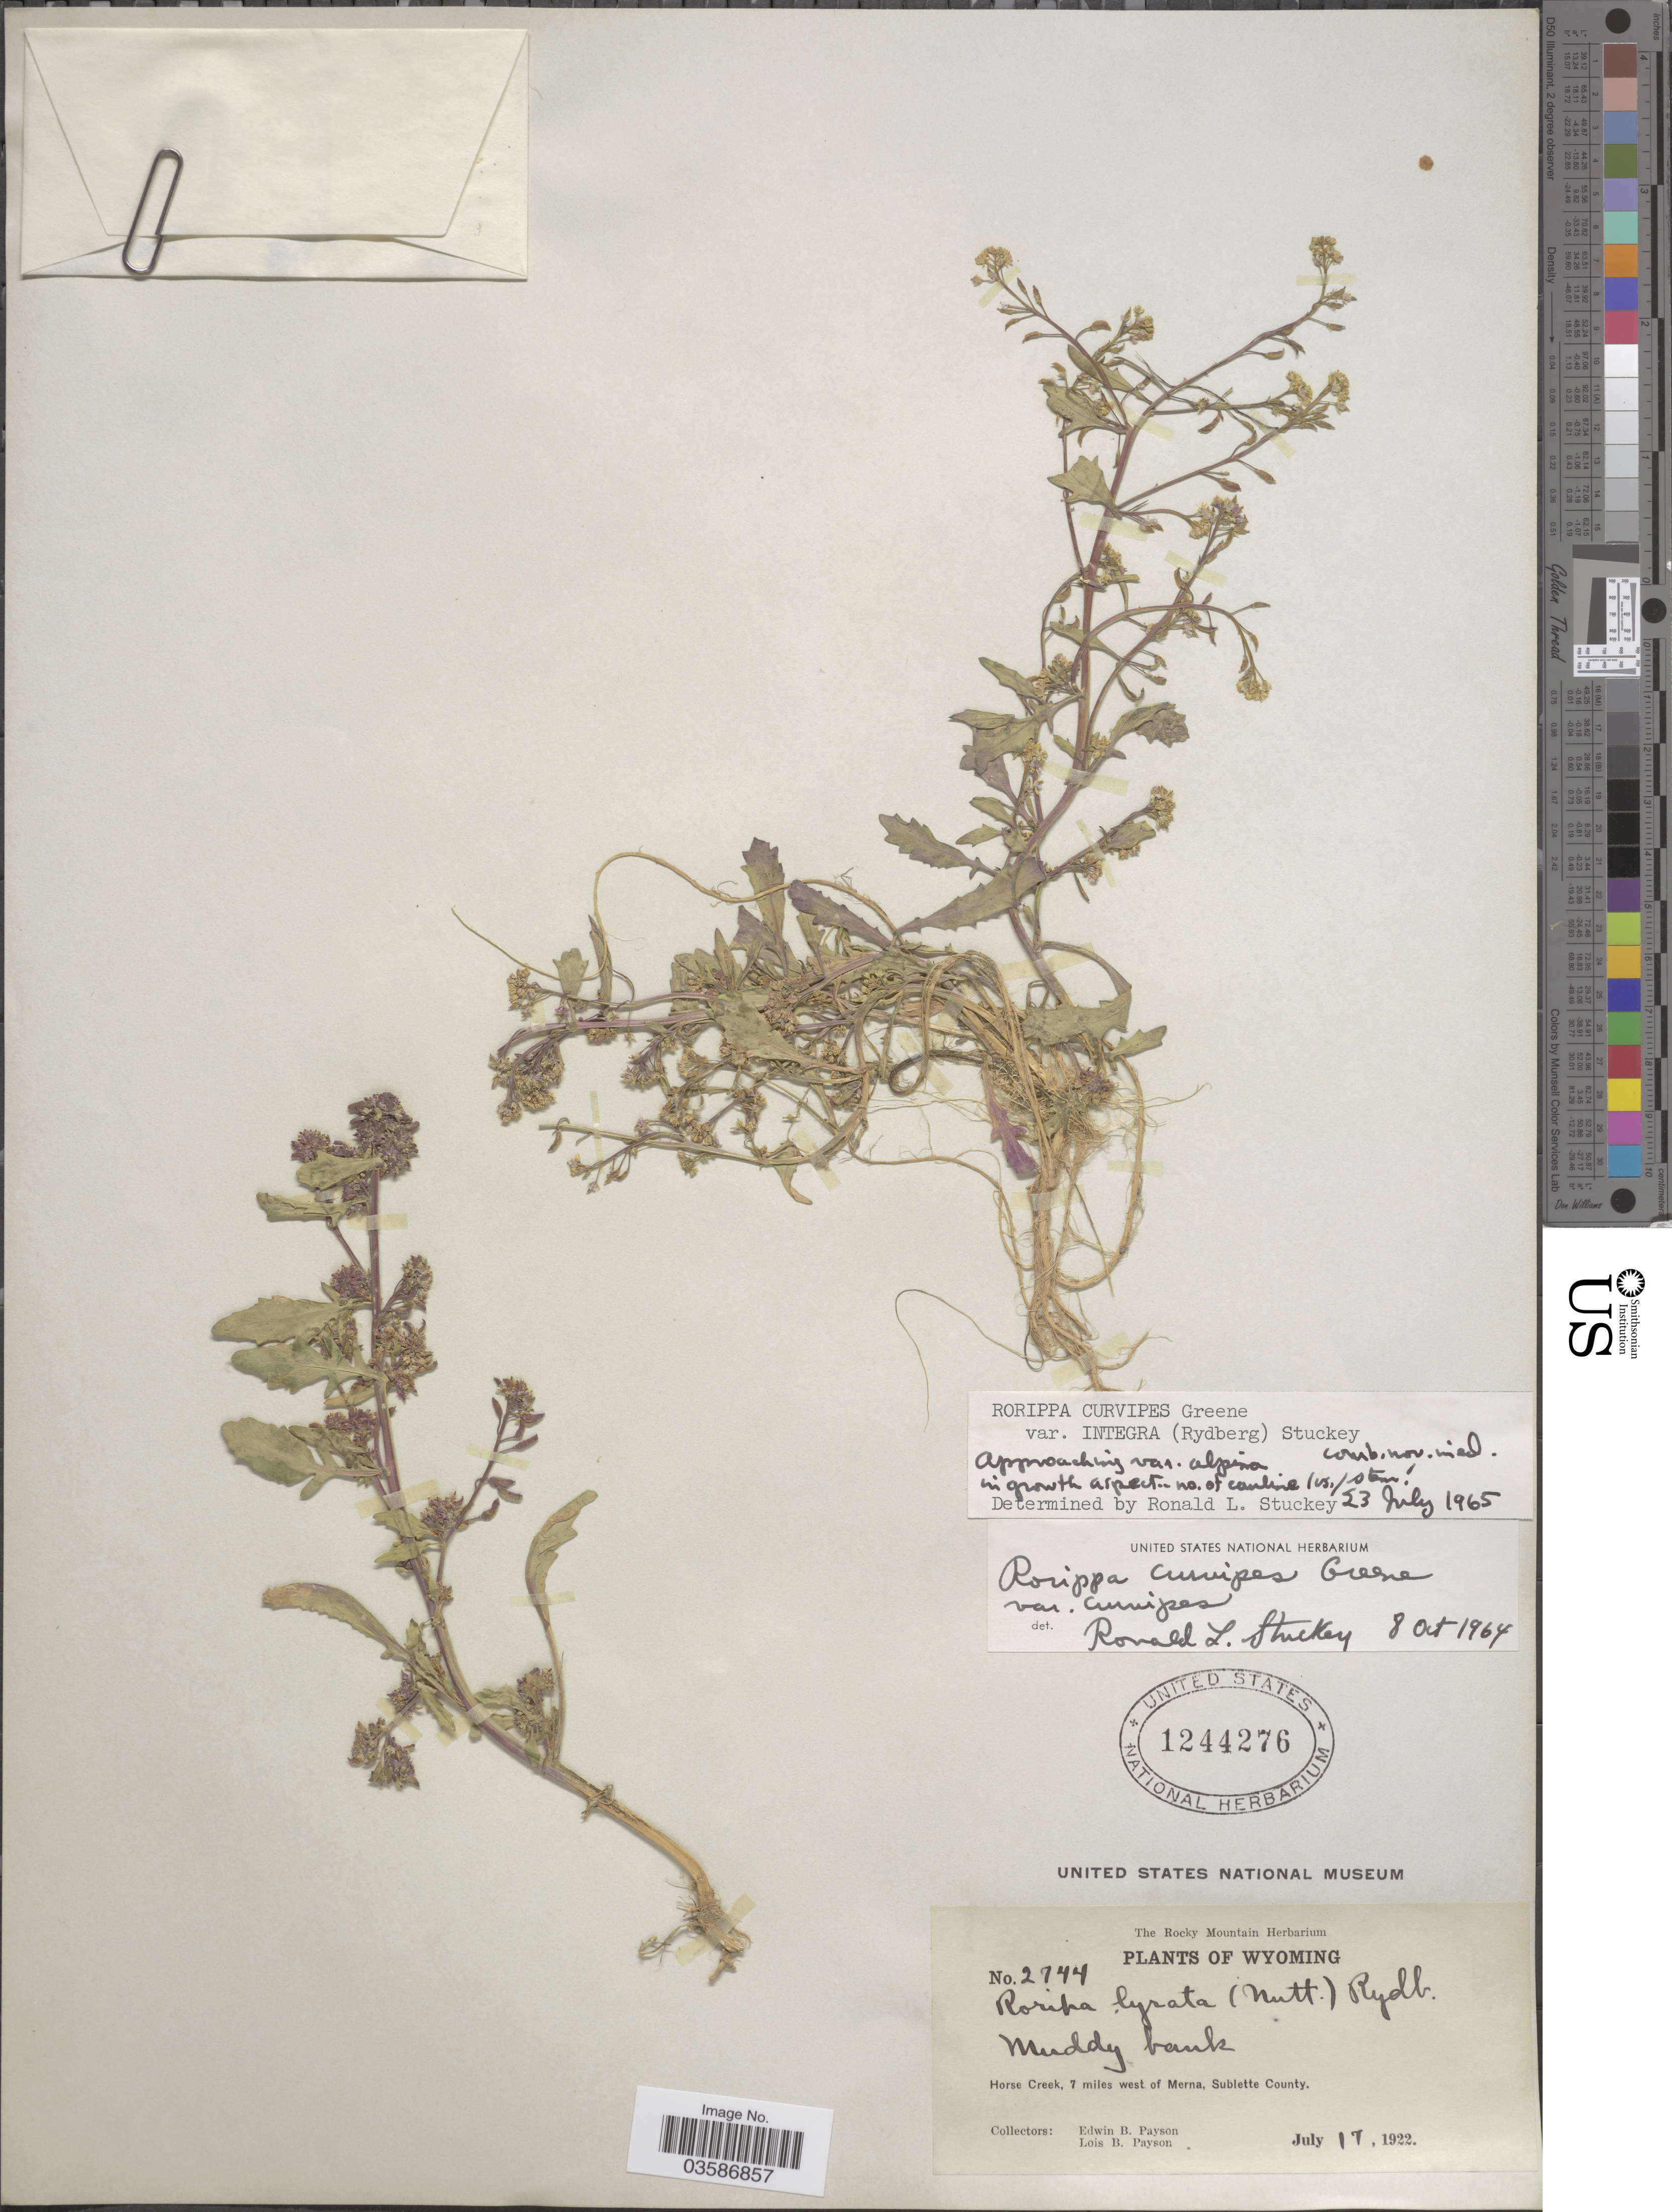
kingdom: Plantae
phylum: Tracheophyta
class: Magnoliopsida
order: Brassicales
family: Brassicaceae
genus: Rorippa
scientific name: Rorippa curvipes var. integra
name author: (Rydb.) Stuckey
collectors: E. B. Payson & L. Payson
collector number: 2744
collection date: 1922-07-17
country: United States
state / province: Wyoming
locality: Horse Creek, 7 miles west of Merna, Sublette County.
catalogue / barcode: US 1244276